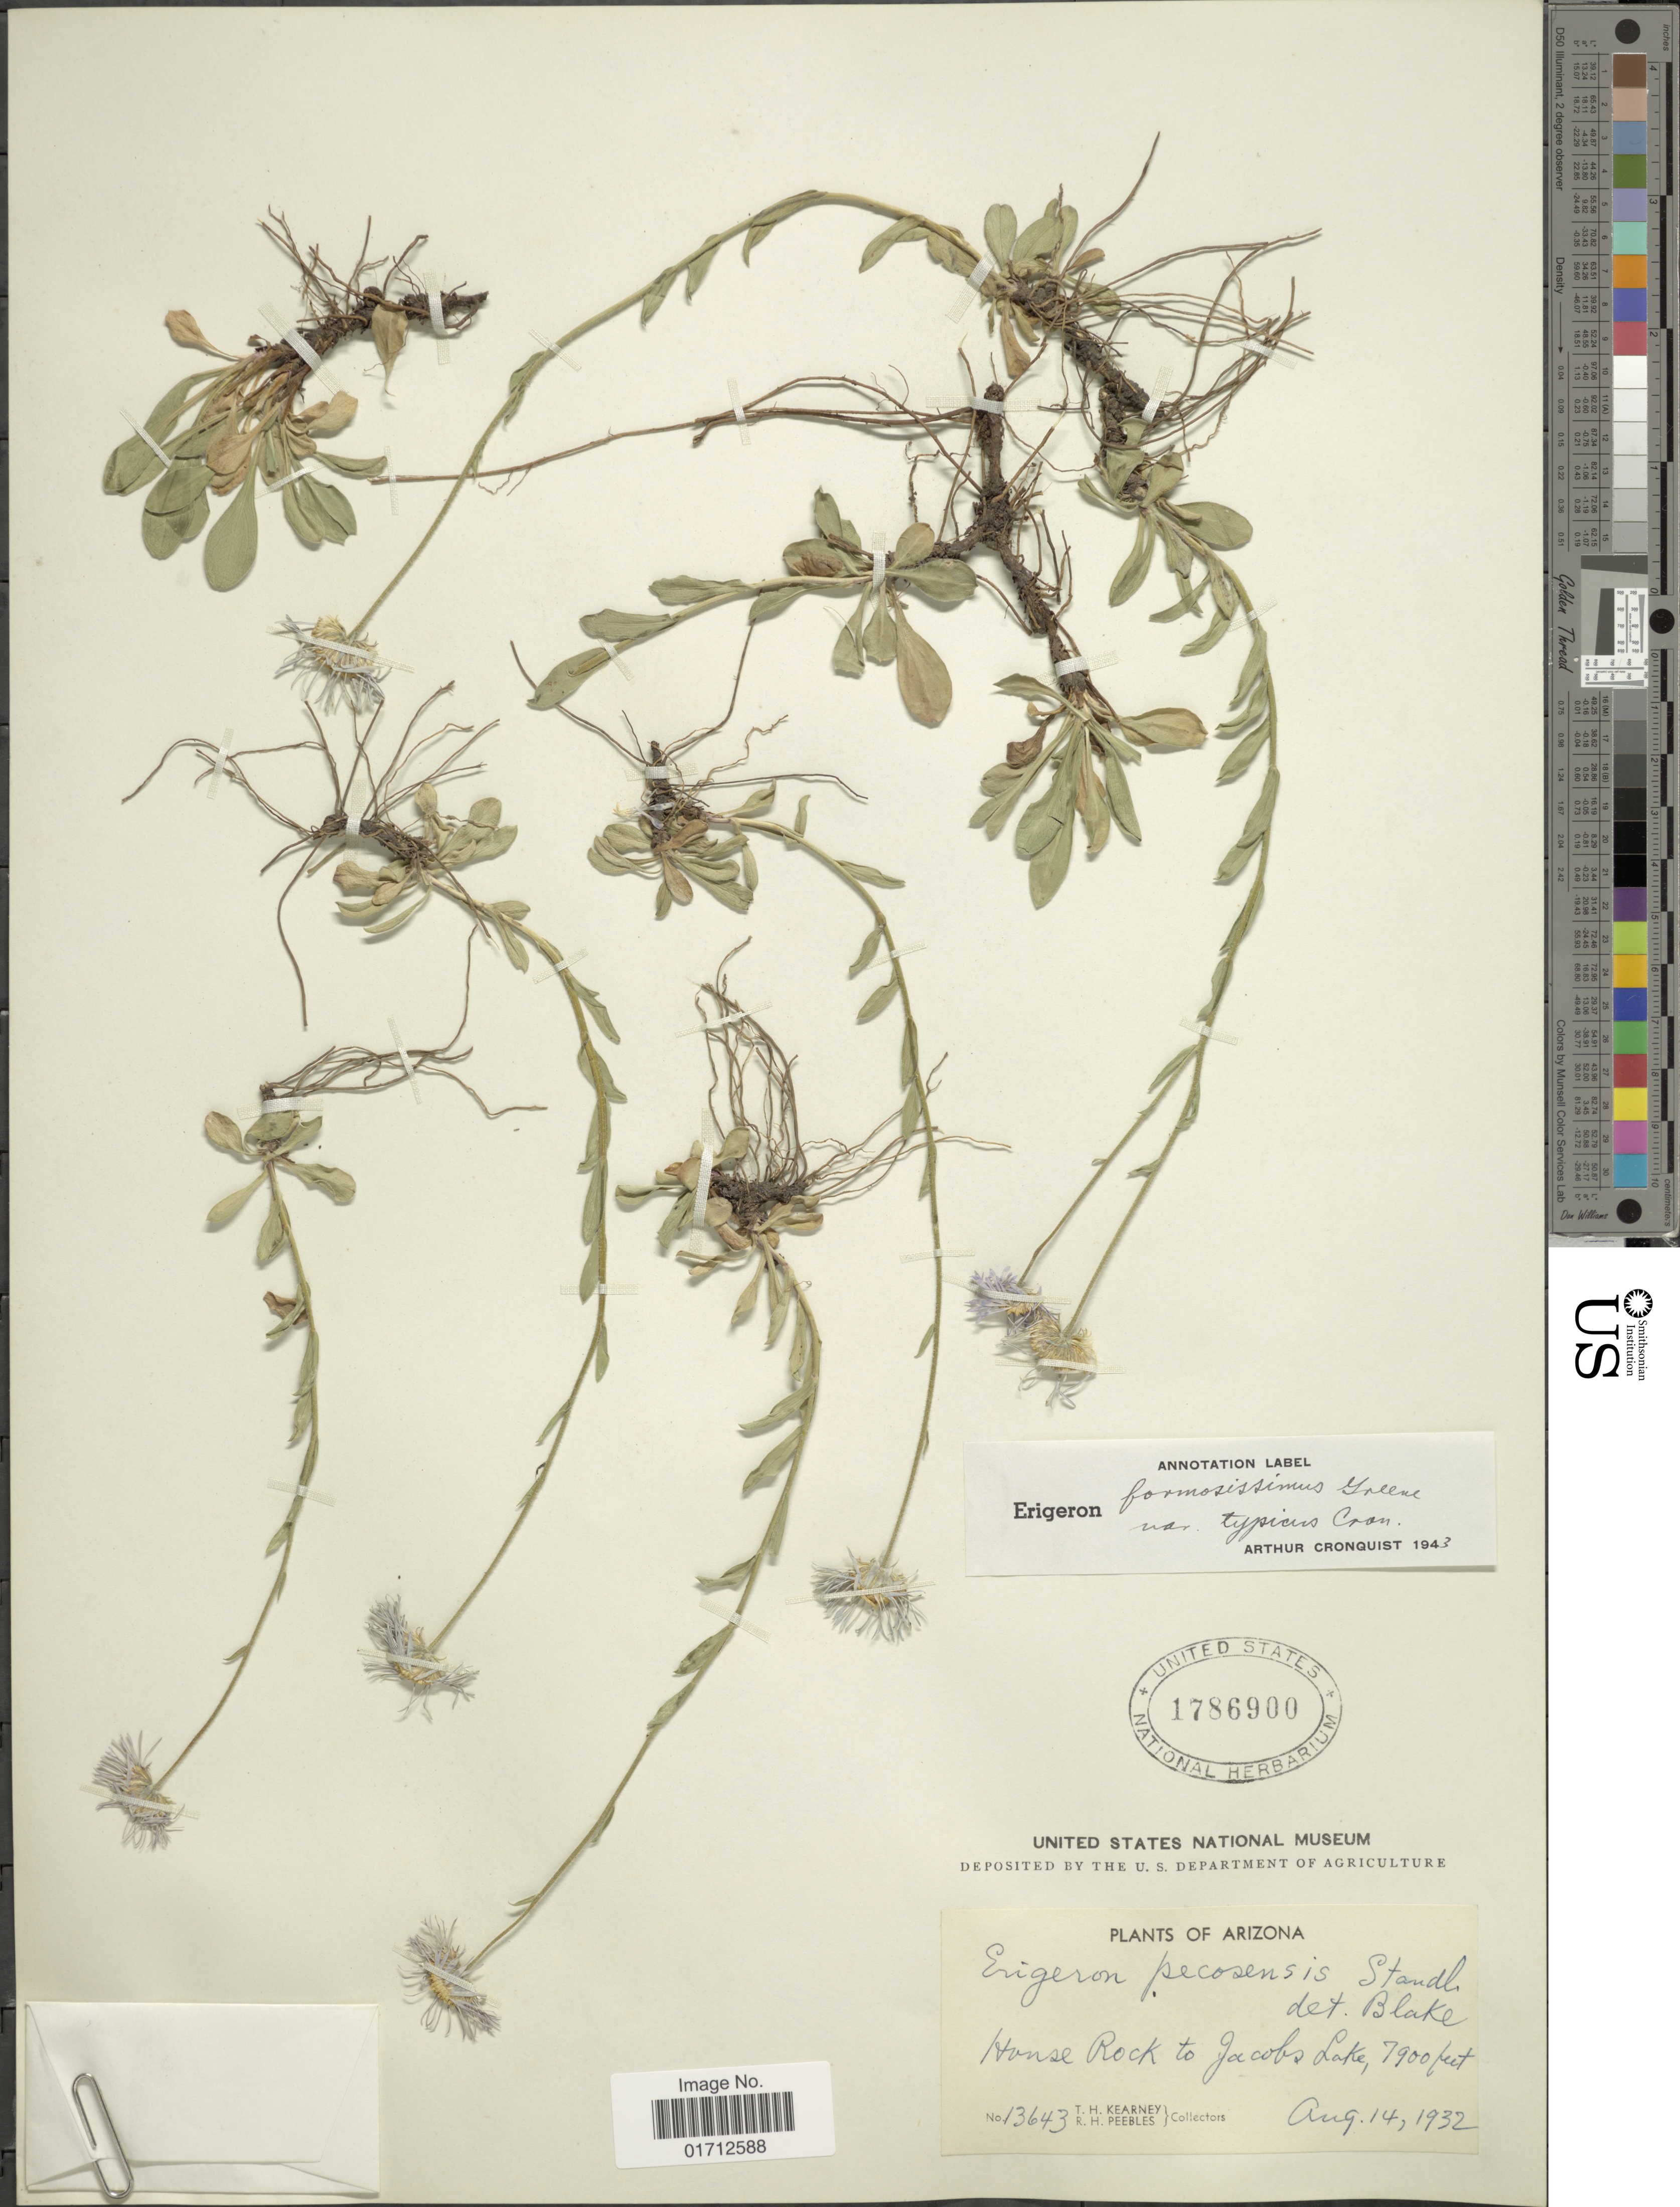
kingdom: Plantae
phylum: Tracheophyta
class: Magnoliopsida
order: Asterales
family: Asteraceae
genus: Erigeron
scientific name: Erigeron formosissimus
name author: Greene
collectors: T. H. Kearney & R. H. Peebles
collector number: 13643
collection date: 1932-08-14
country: United States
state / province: Arizona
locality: House Rock to Jacobs Lake.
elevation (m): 2408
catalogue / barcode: US 1786900